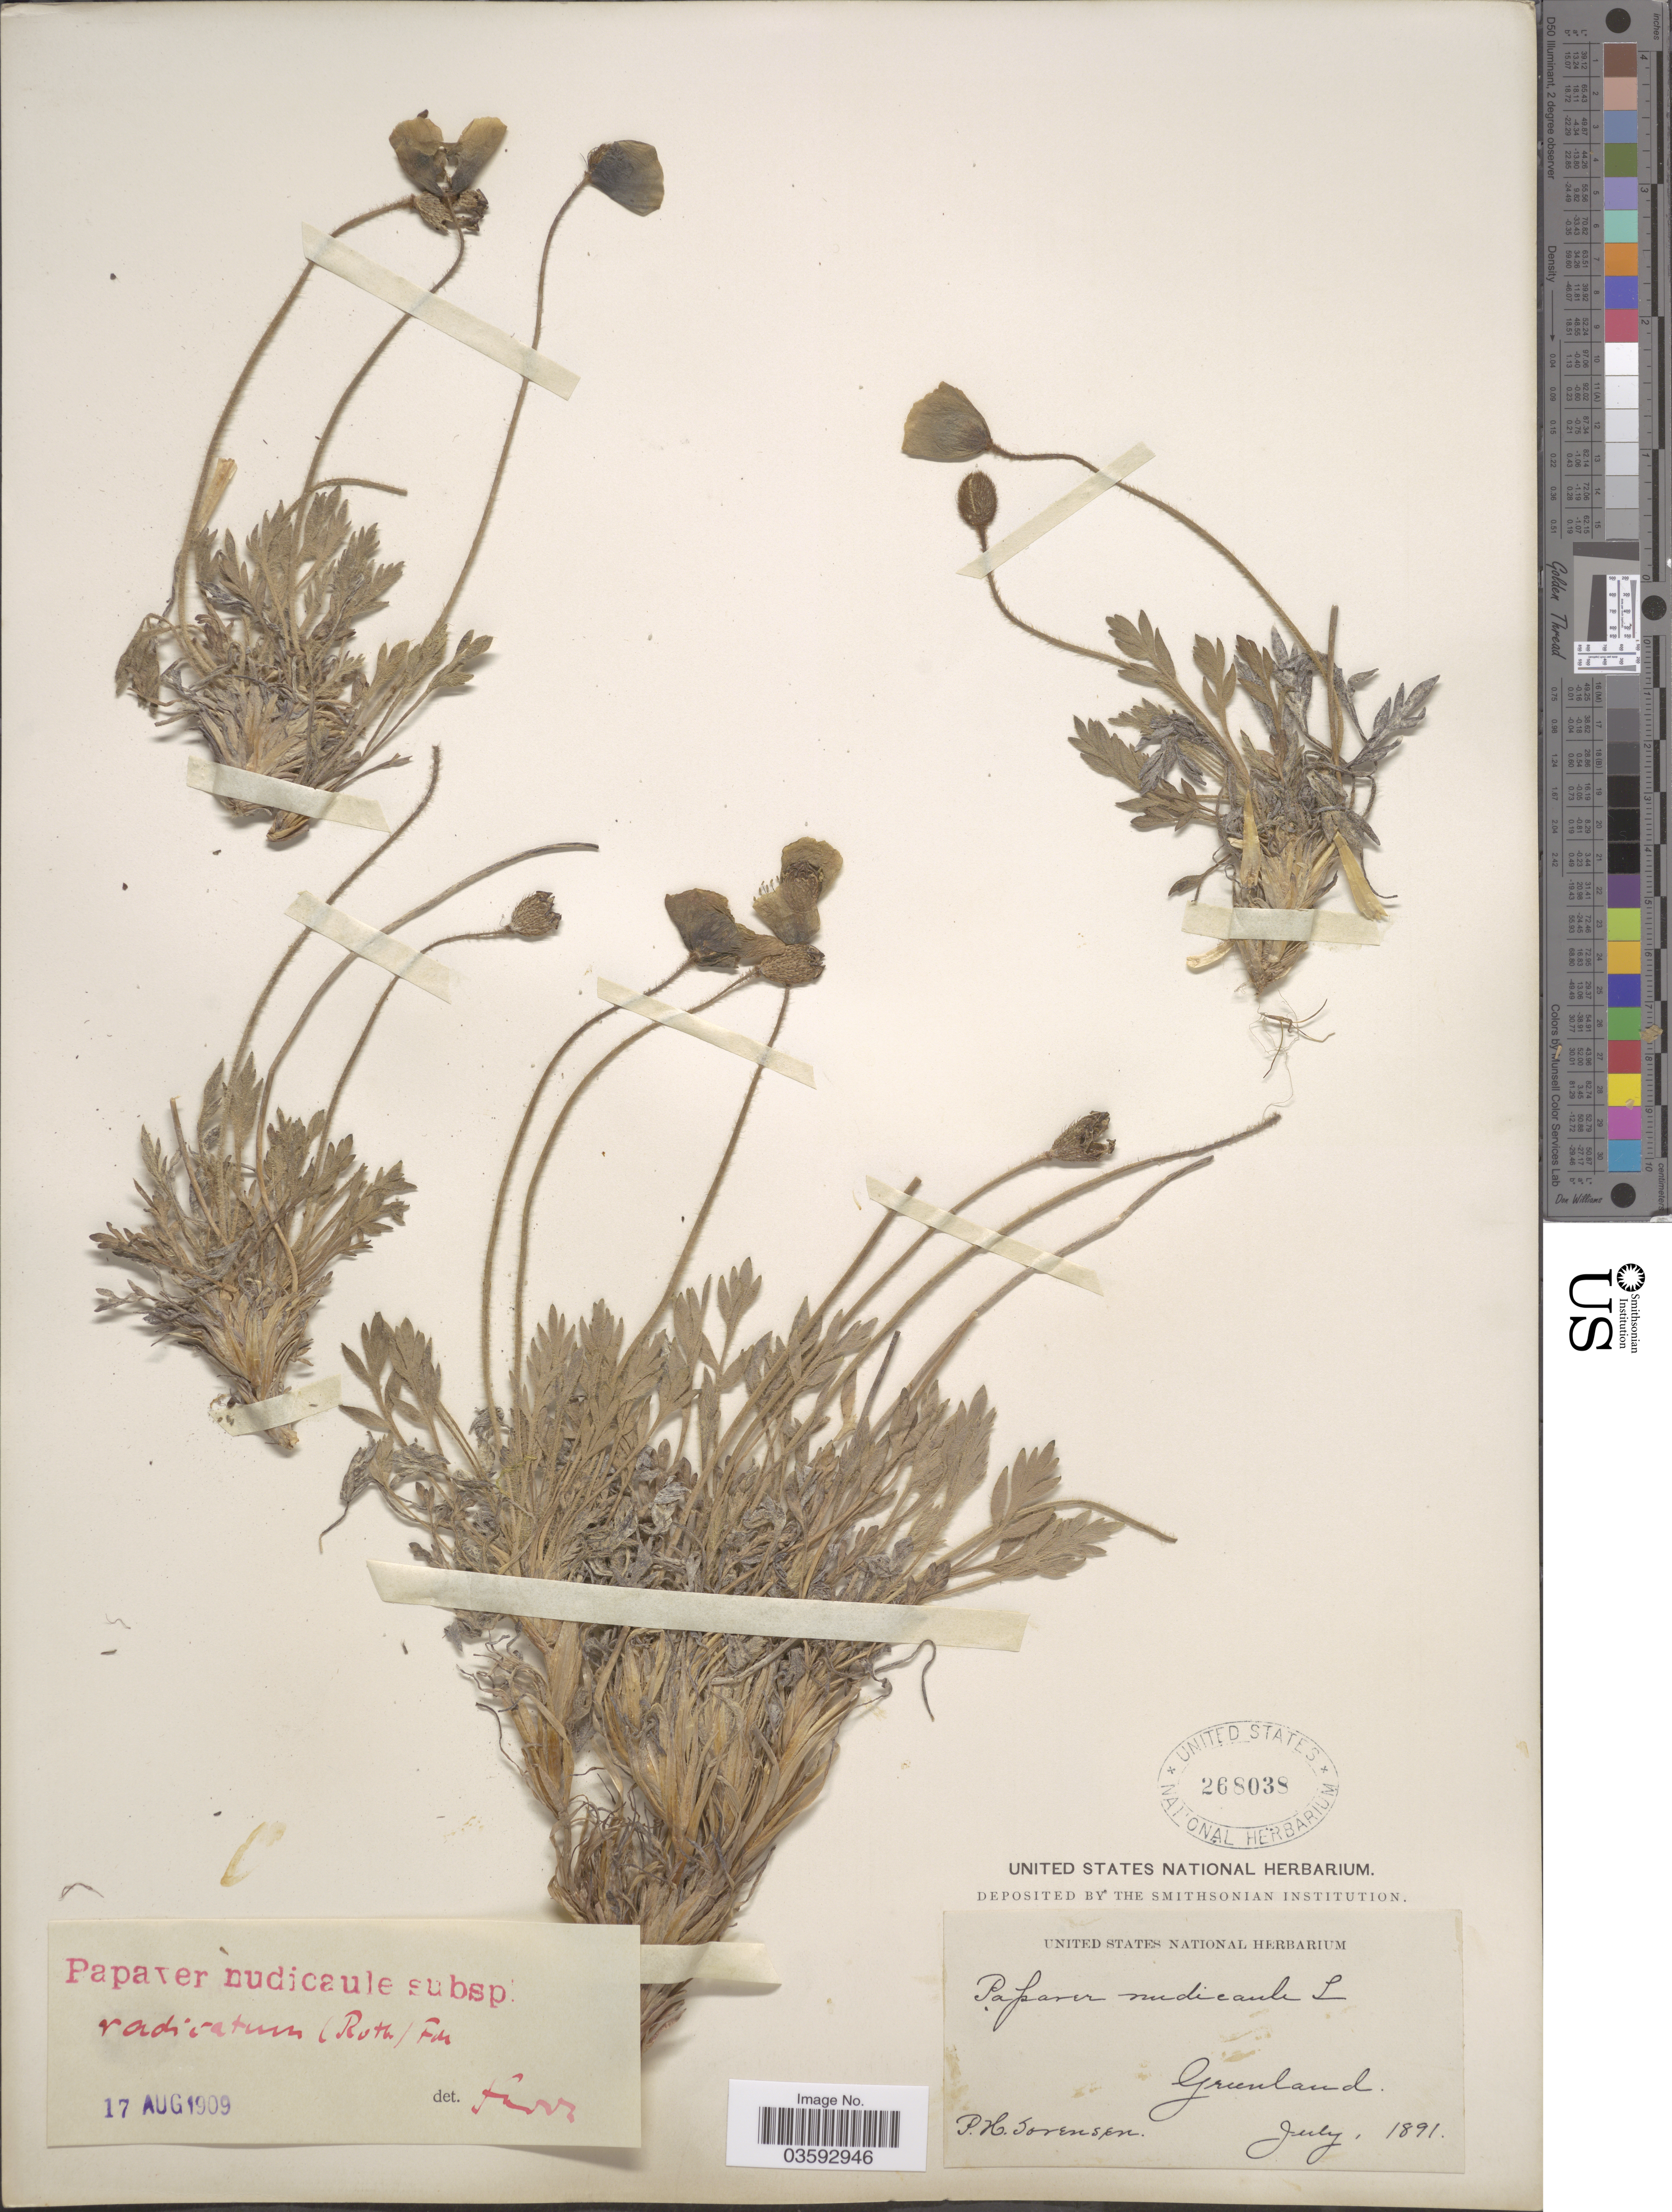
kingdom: Plantae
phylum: Tracheophyta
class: Magnoliopsida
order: Ranunculales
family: Papaveraceae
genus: Papaver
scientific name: Papaver nudicaule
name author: L.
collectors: P. Sorensen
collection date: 1891-07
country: Greenland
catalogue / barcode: US 268038